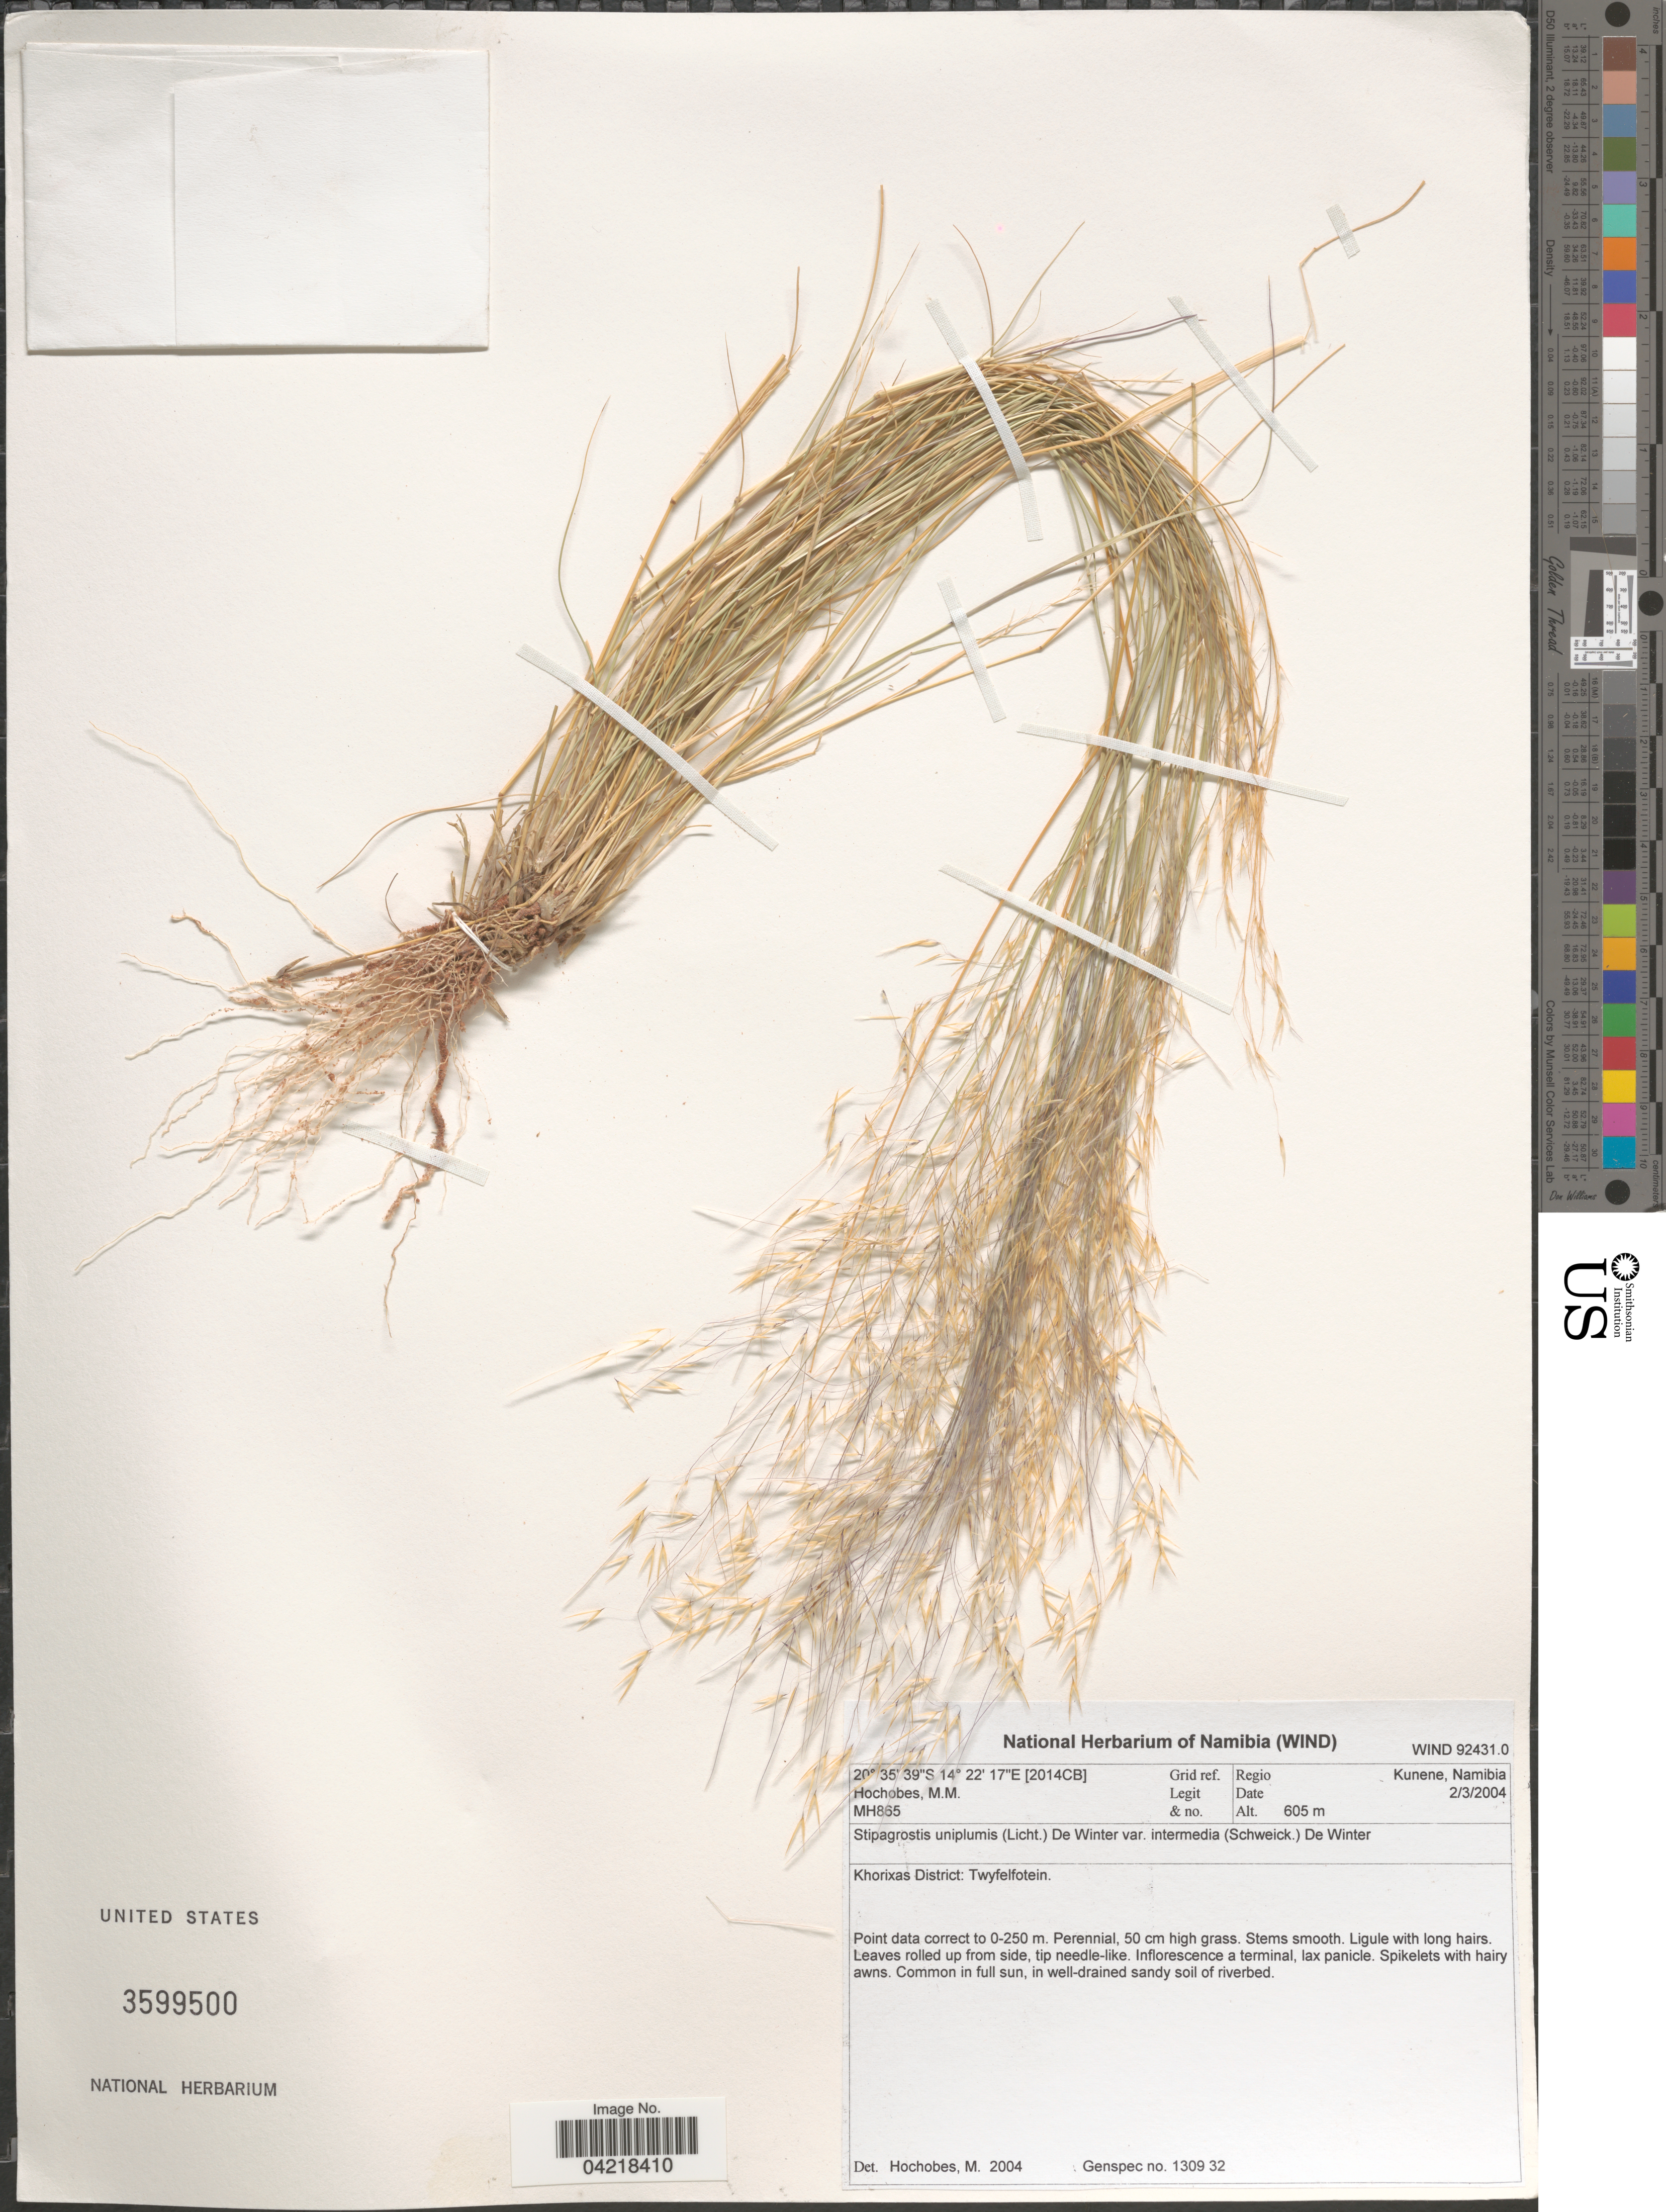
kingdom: Plantae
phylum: Tracheophyta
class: Liliopsida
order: Poales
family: Poaceae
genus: Stipagrostis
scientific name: Stipagrostis uniplumis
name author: (Licht.) De Winter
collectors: M. Hochobes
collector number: MH865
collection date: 2004-03-02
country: Namibia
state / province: Kunene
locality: Grif ref. [2014CB]. Regio Kenene, Namibia. Khorixas District: Twyfelfotein.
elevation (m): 605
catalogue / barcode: US 3599500